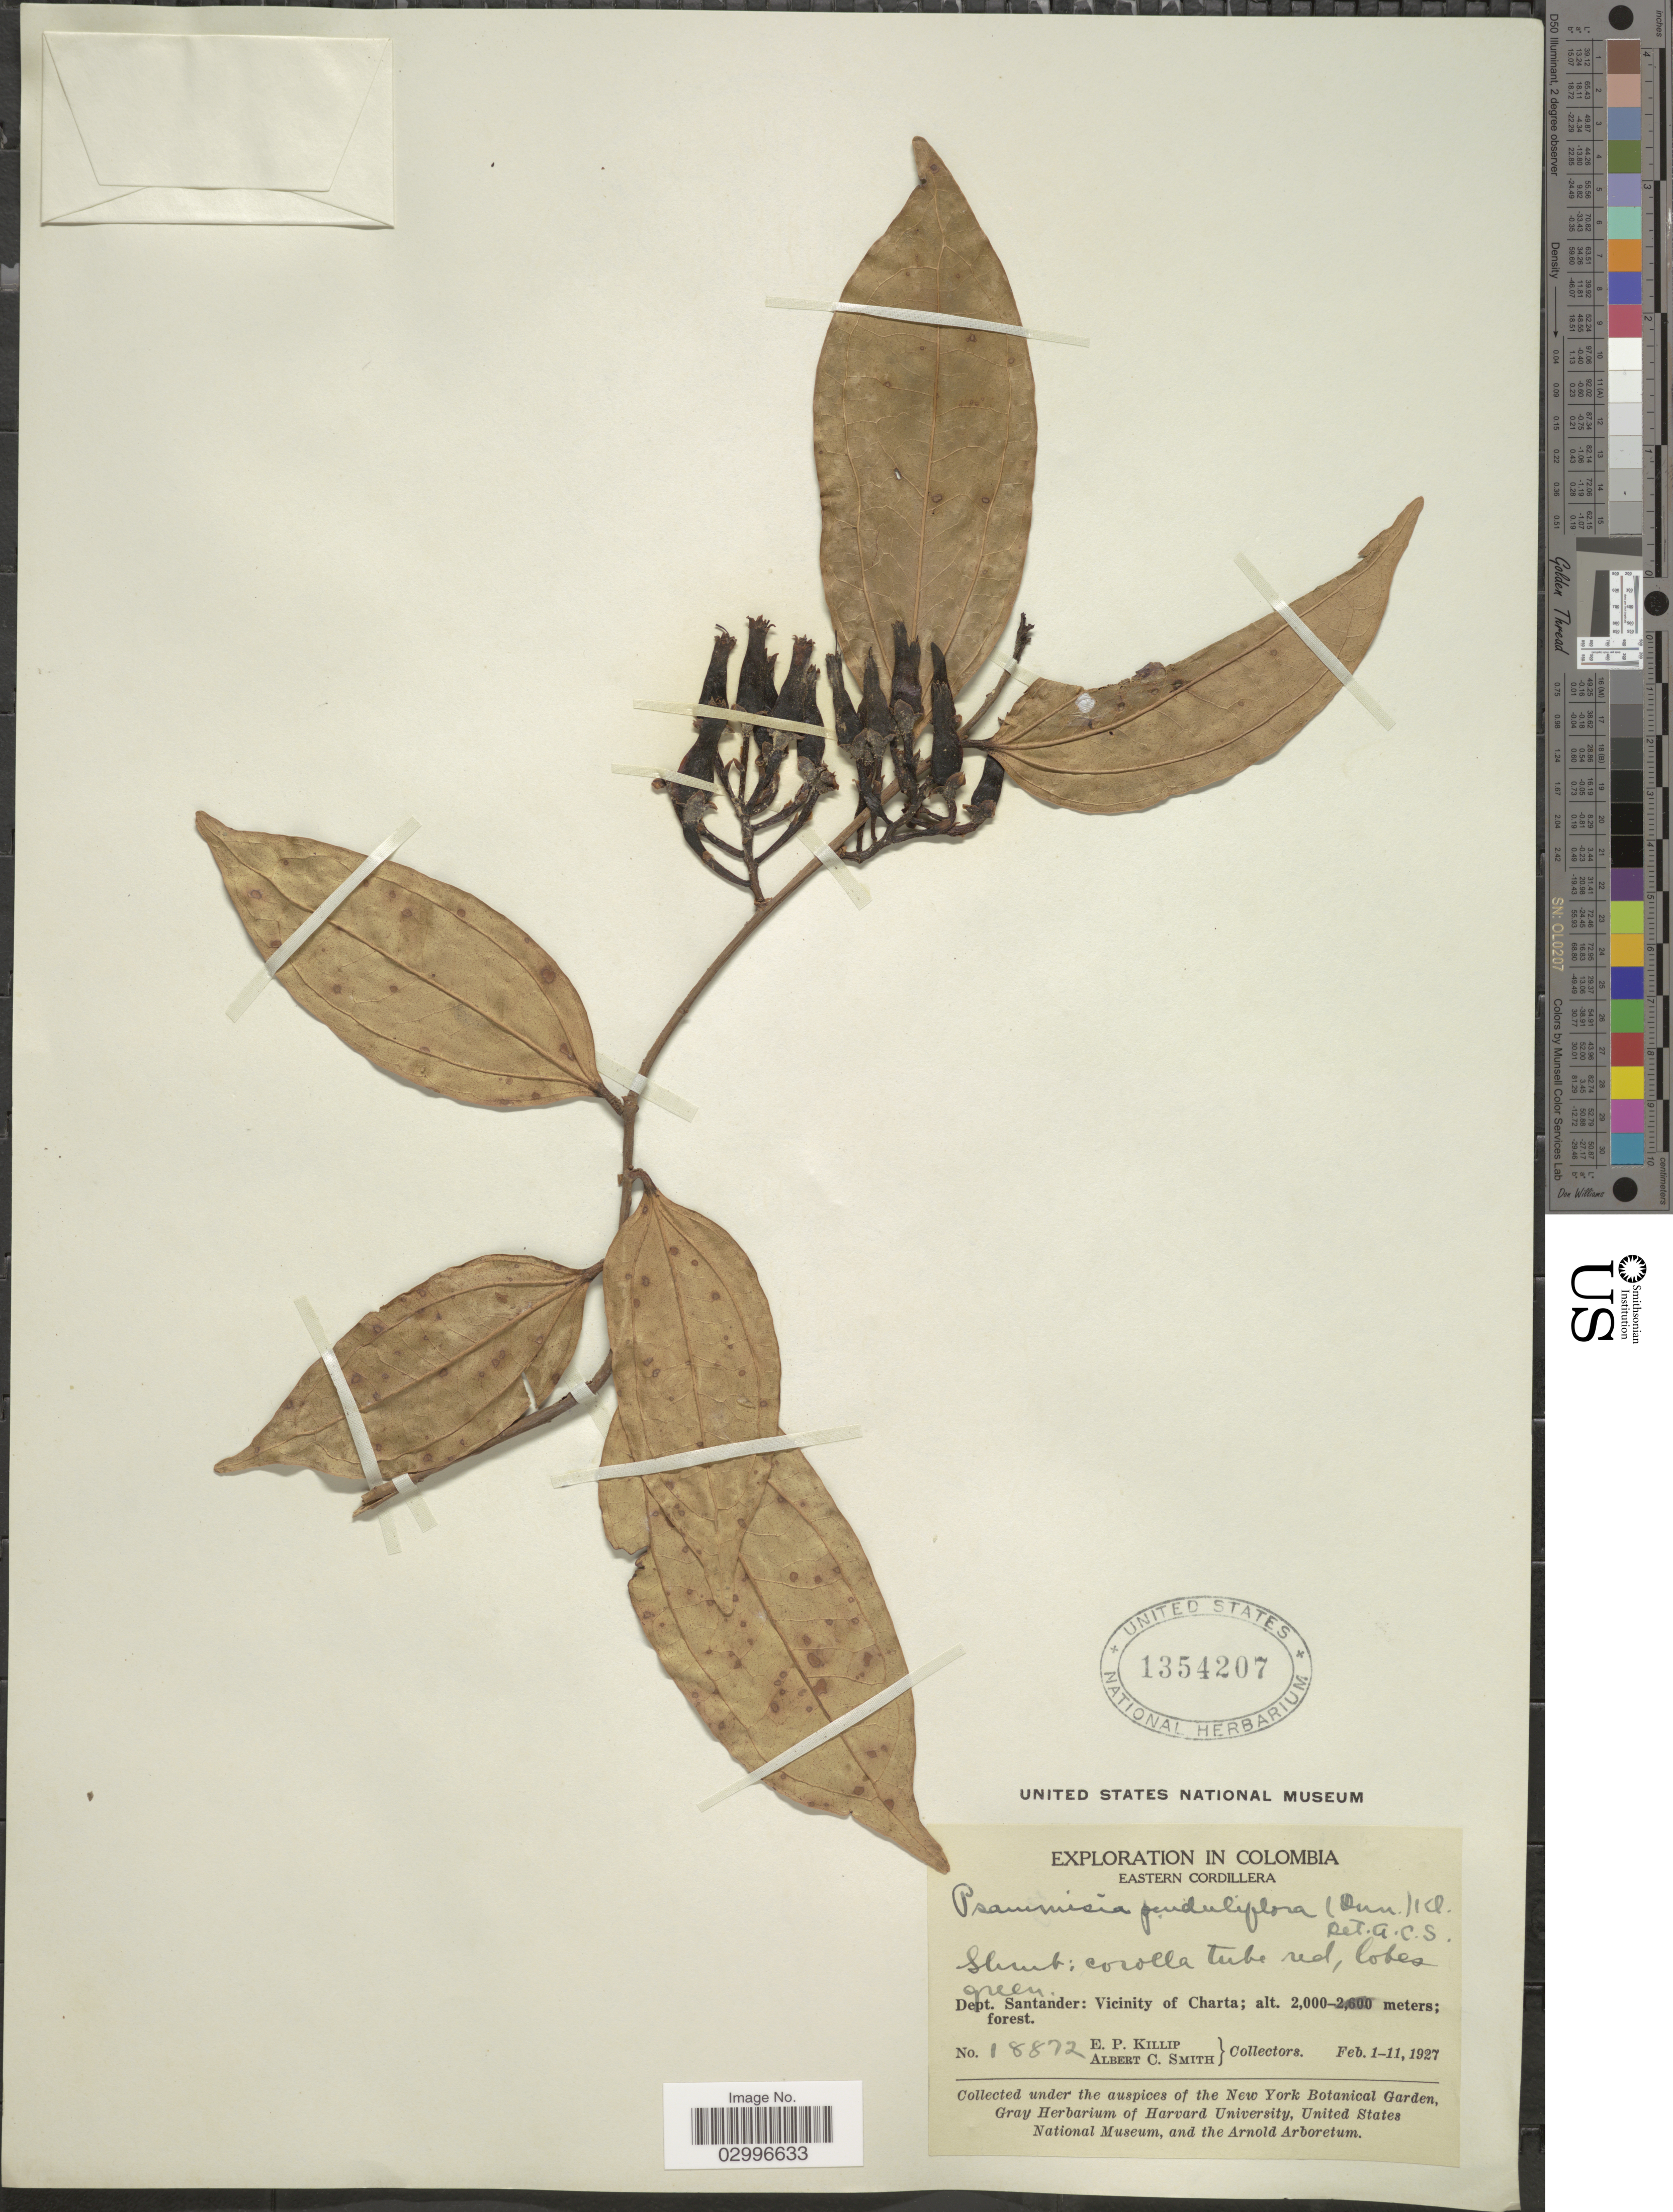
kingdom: Plantae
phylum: Tracheophyta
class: Magnoliopsida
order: Ericales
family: Ericaceae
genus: Psammisia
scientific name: Psammisia penduliflora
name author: (Dunal) Klotzsch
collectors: E. P. Killip & A. C. Smith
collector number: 18872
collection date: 1927-02-01/1927-02-11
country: Colombia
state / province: Santander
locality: Eastern Cordillera. Dept. Santander: Vicinity of Charta.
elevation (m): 2000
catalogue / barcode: US 1354207